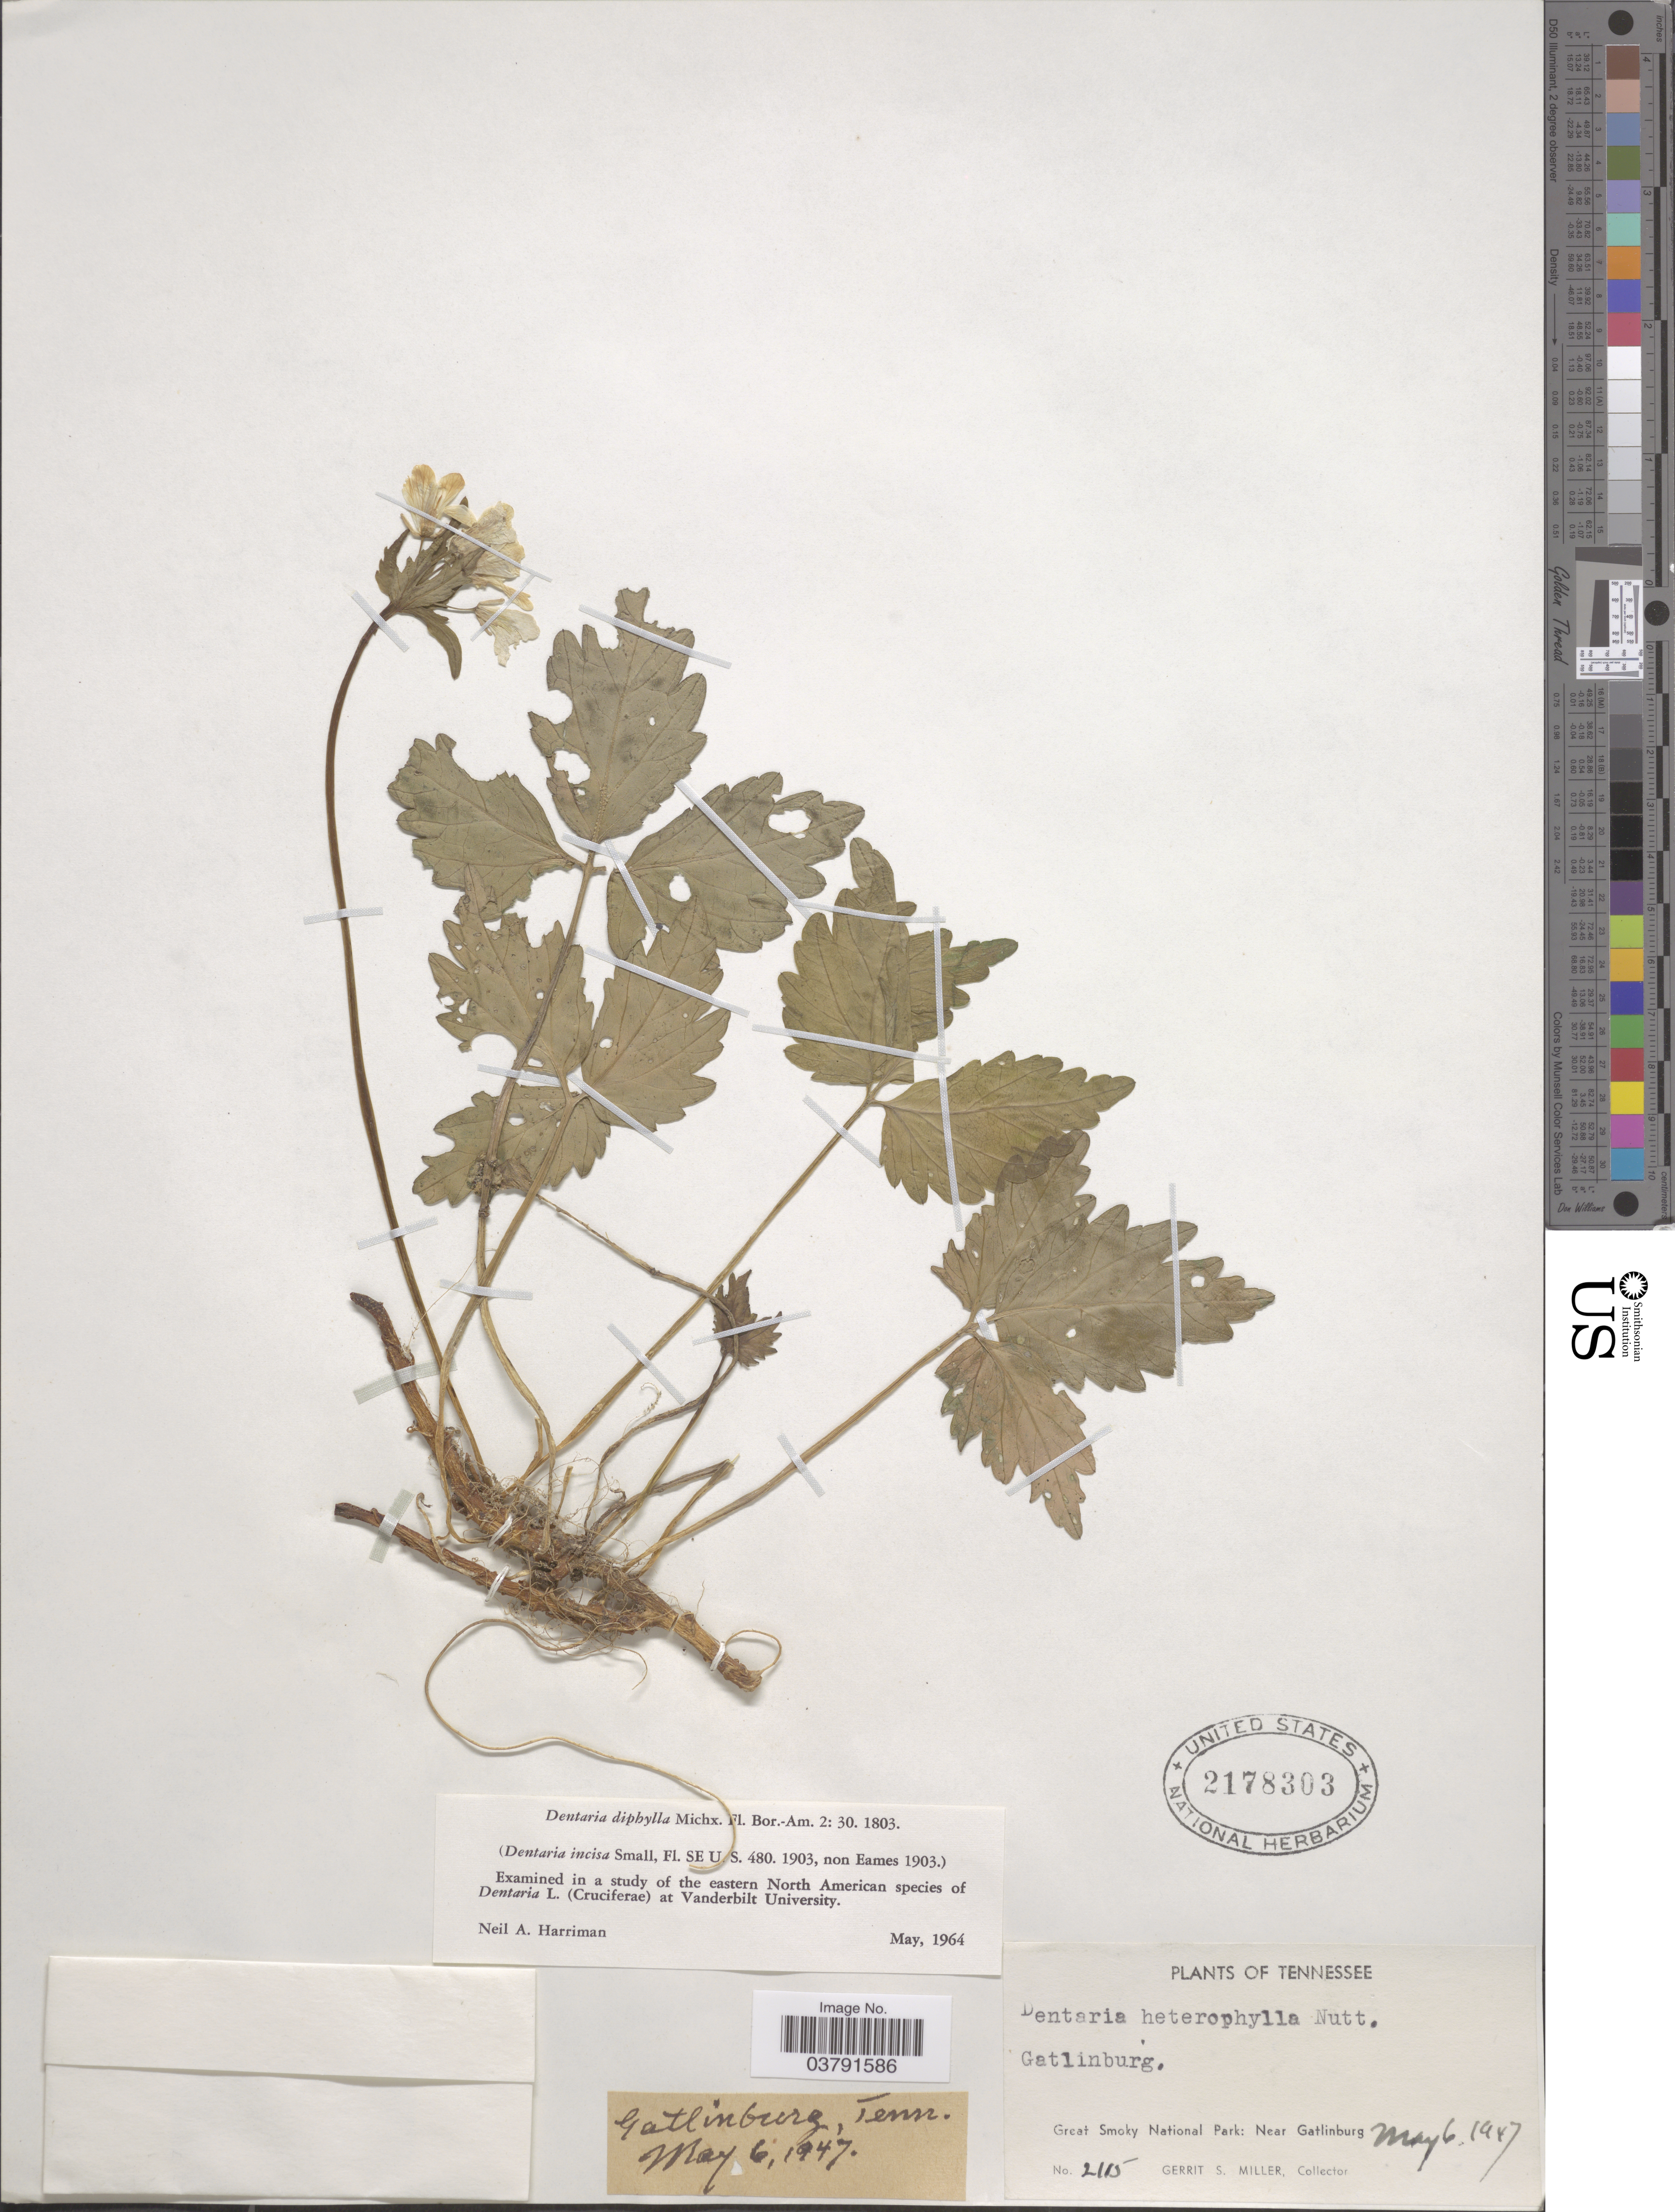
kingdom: Plantae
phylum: Tracheophyta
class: Magnoliopsida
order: Brassicales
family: Brassicaceae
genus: Dentaria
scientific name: Dentaria diphylla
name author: Michx.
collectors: G. S. Miller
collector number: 2115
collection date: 1947-05-06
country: United States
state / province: Tennessee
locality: Gatlinburg. Great Smoky National Park: Near Gatlinburg.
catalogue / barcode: US 2178303